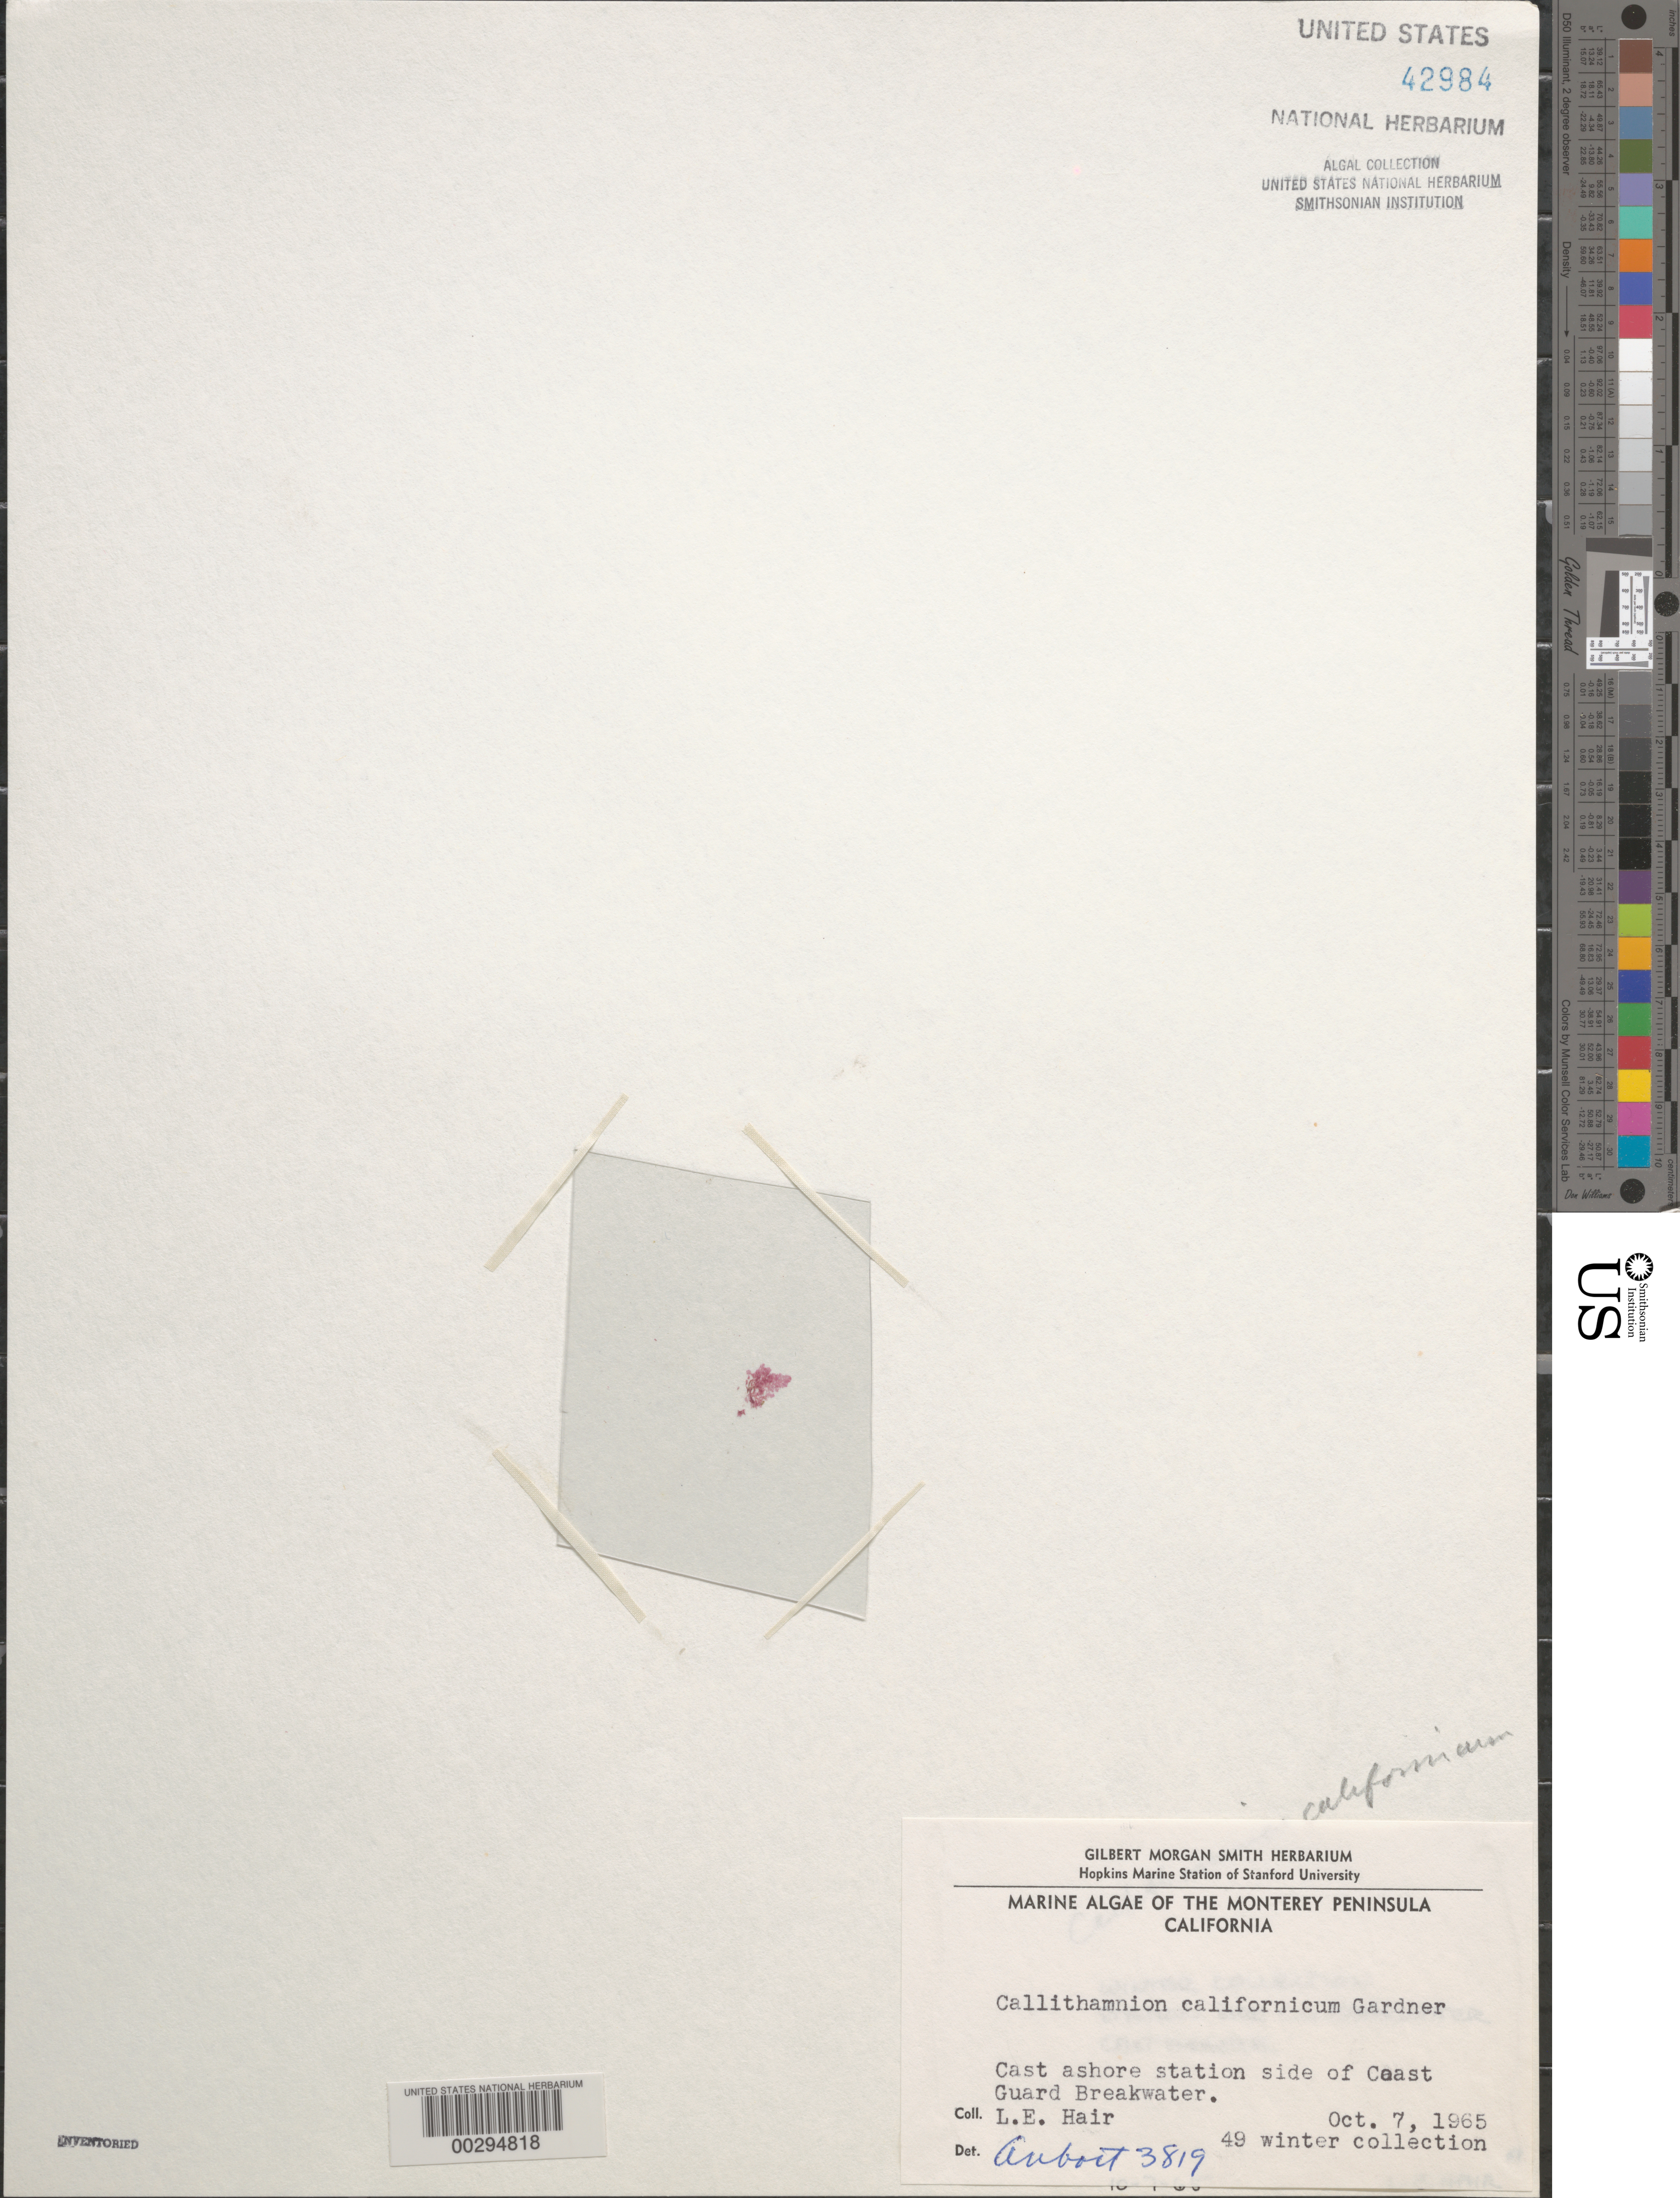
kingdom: Plantae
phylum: Rhodophyta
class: Florideophyceae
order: Ceramiales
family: Callithamniaceae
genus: Callithamnion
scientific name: Callithamnion acutum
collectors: L. Hair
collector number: IAA 3819 & LEH 49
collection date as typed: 07 Oct 1965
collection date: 1965-10-07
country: United States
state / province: California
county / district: Monterey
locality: Monterey Peninsula, Coast Guard breakwater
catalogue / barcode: US 42984